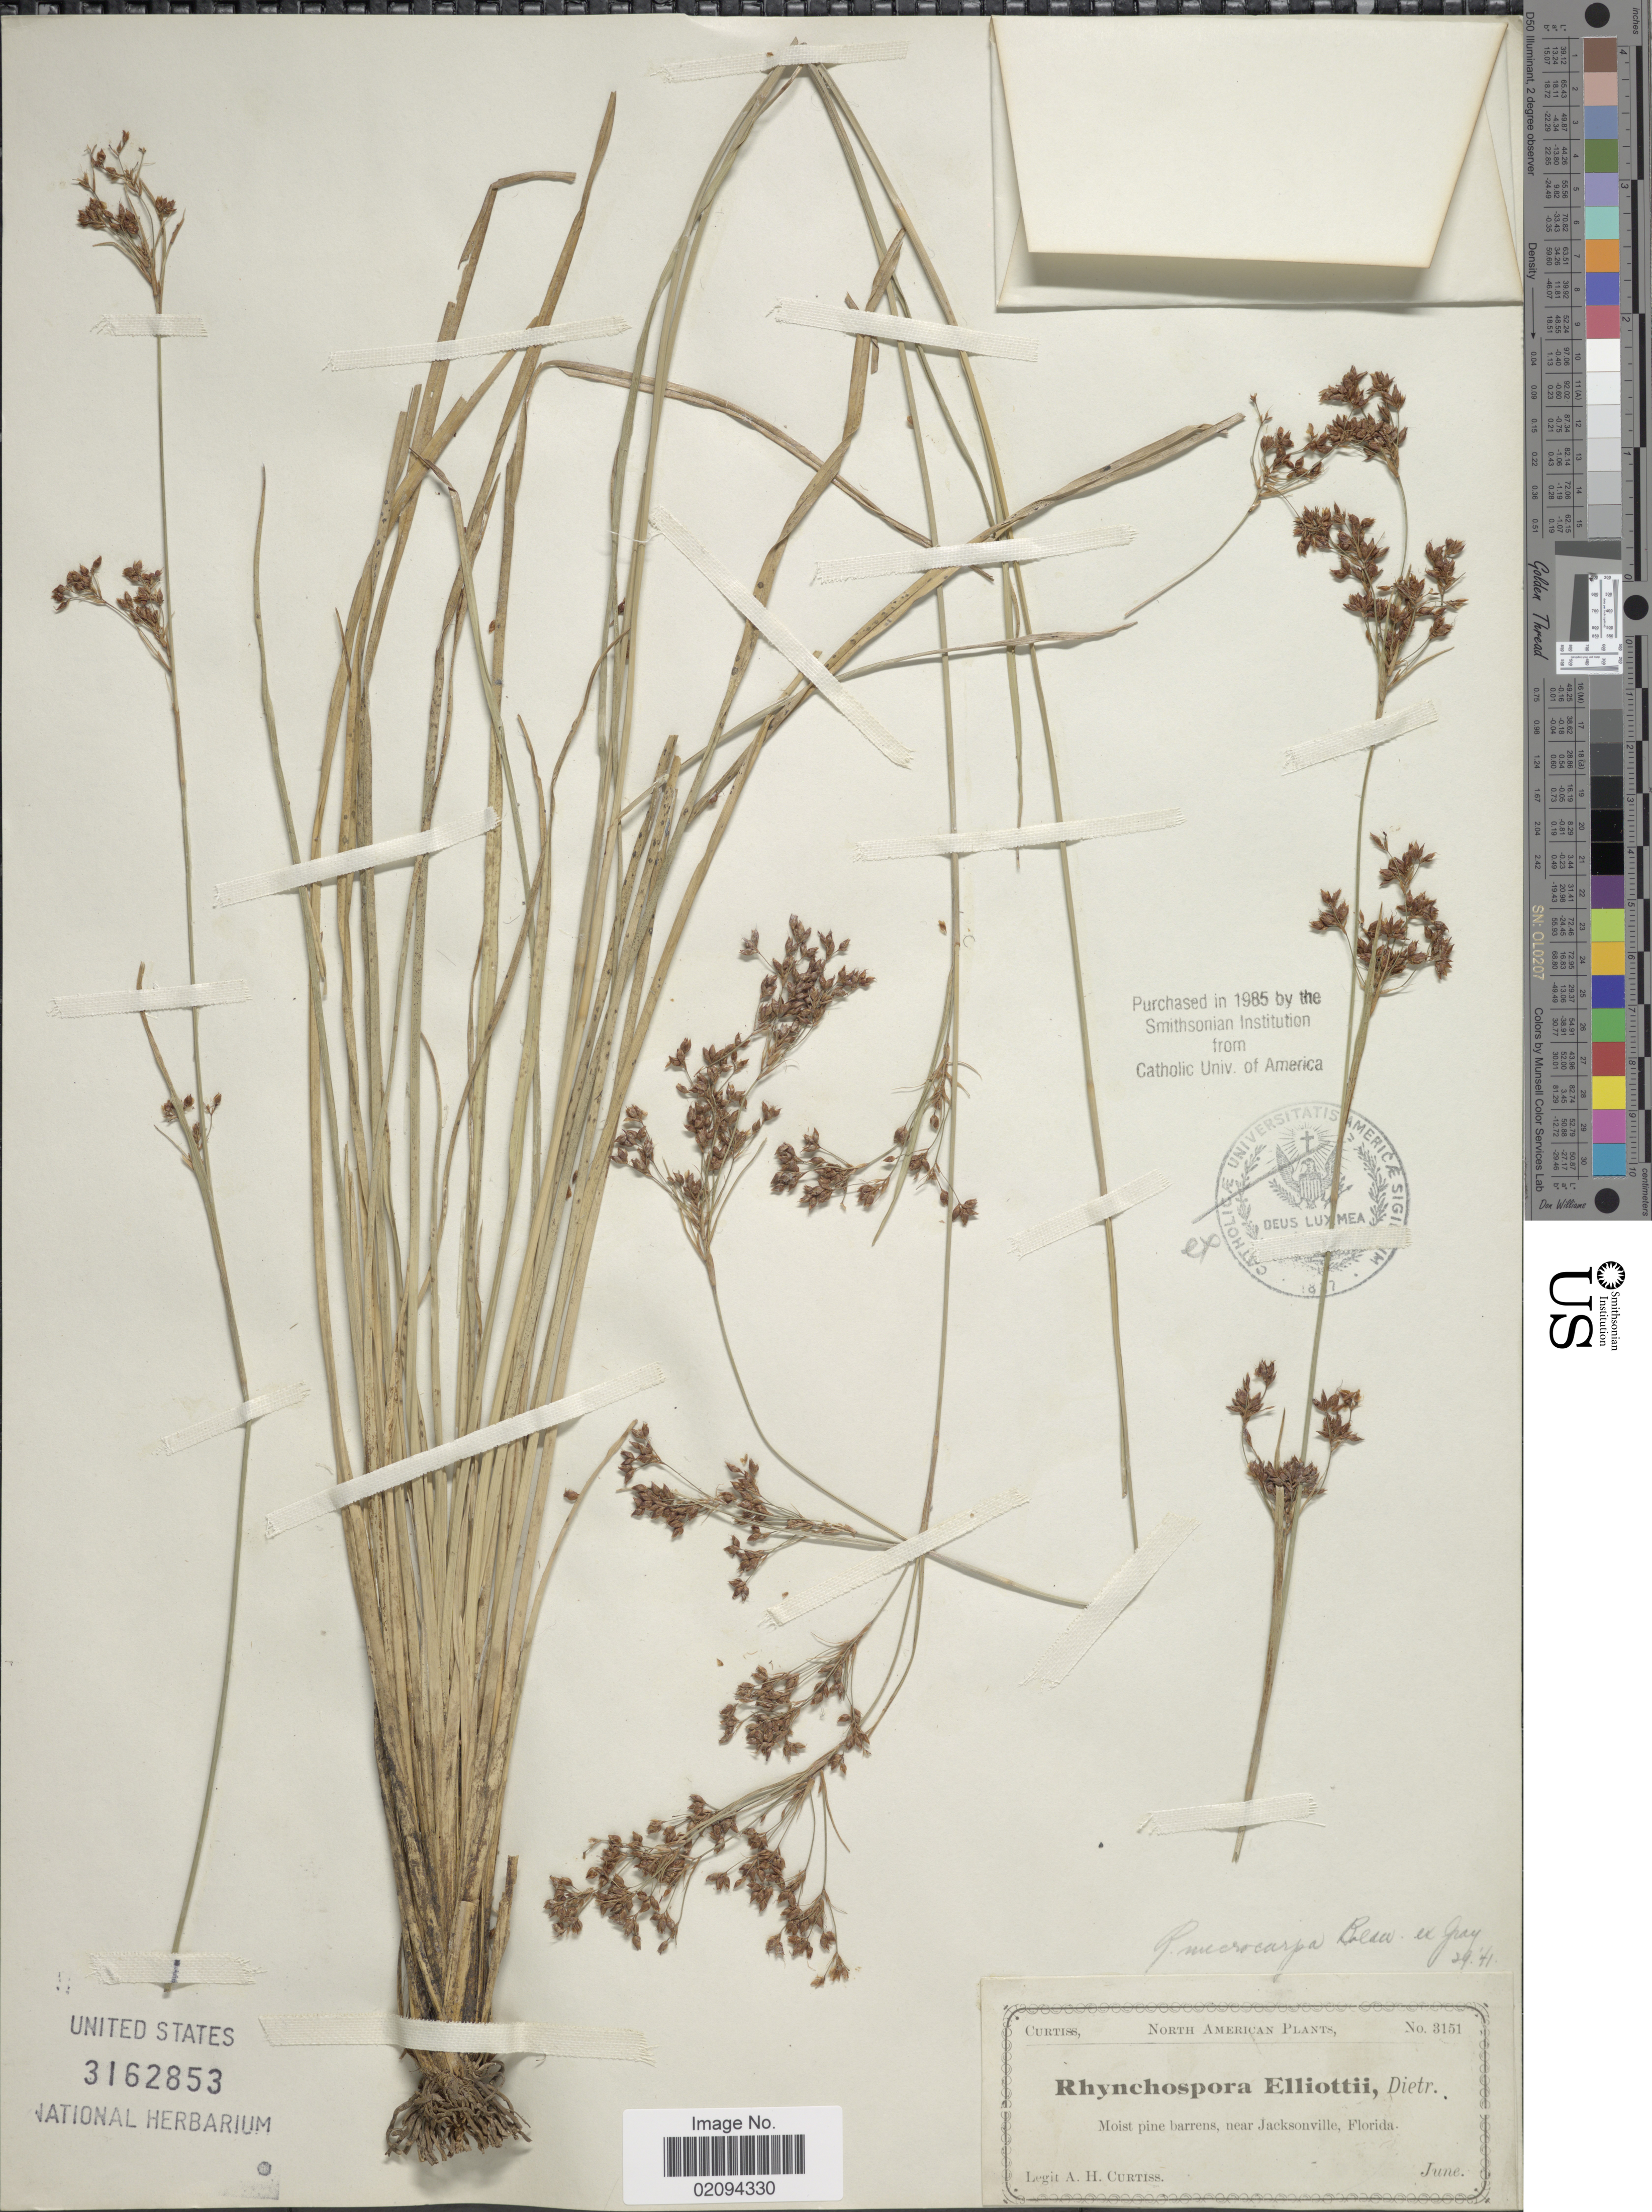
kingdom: Plantae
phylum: Tracheophyta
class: Liliopsida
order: Poales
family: Cyperaceae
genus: Rhynchospora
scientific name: Rhynchospora microcarpa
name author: Baldwin ex A. Gray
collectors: A. H. Curtiss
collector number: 3151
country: United States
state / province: Florida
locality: Moist pine barrens, near Jacksonville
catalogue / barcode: US 3162853